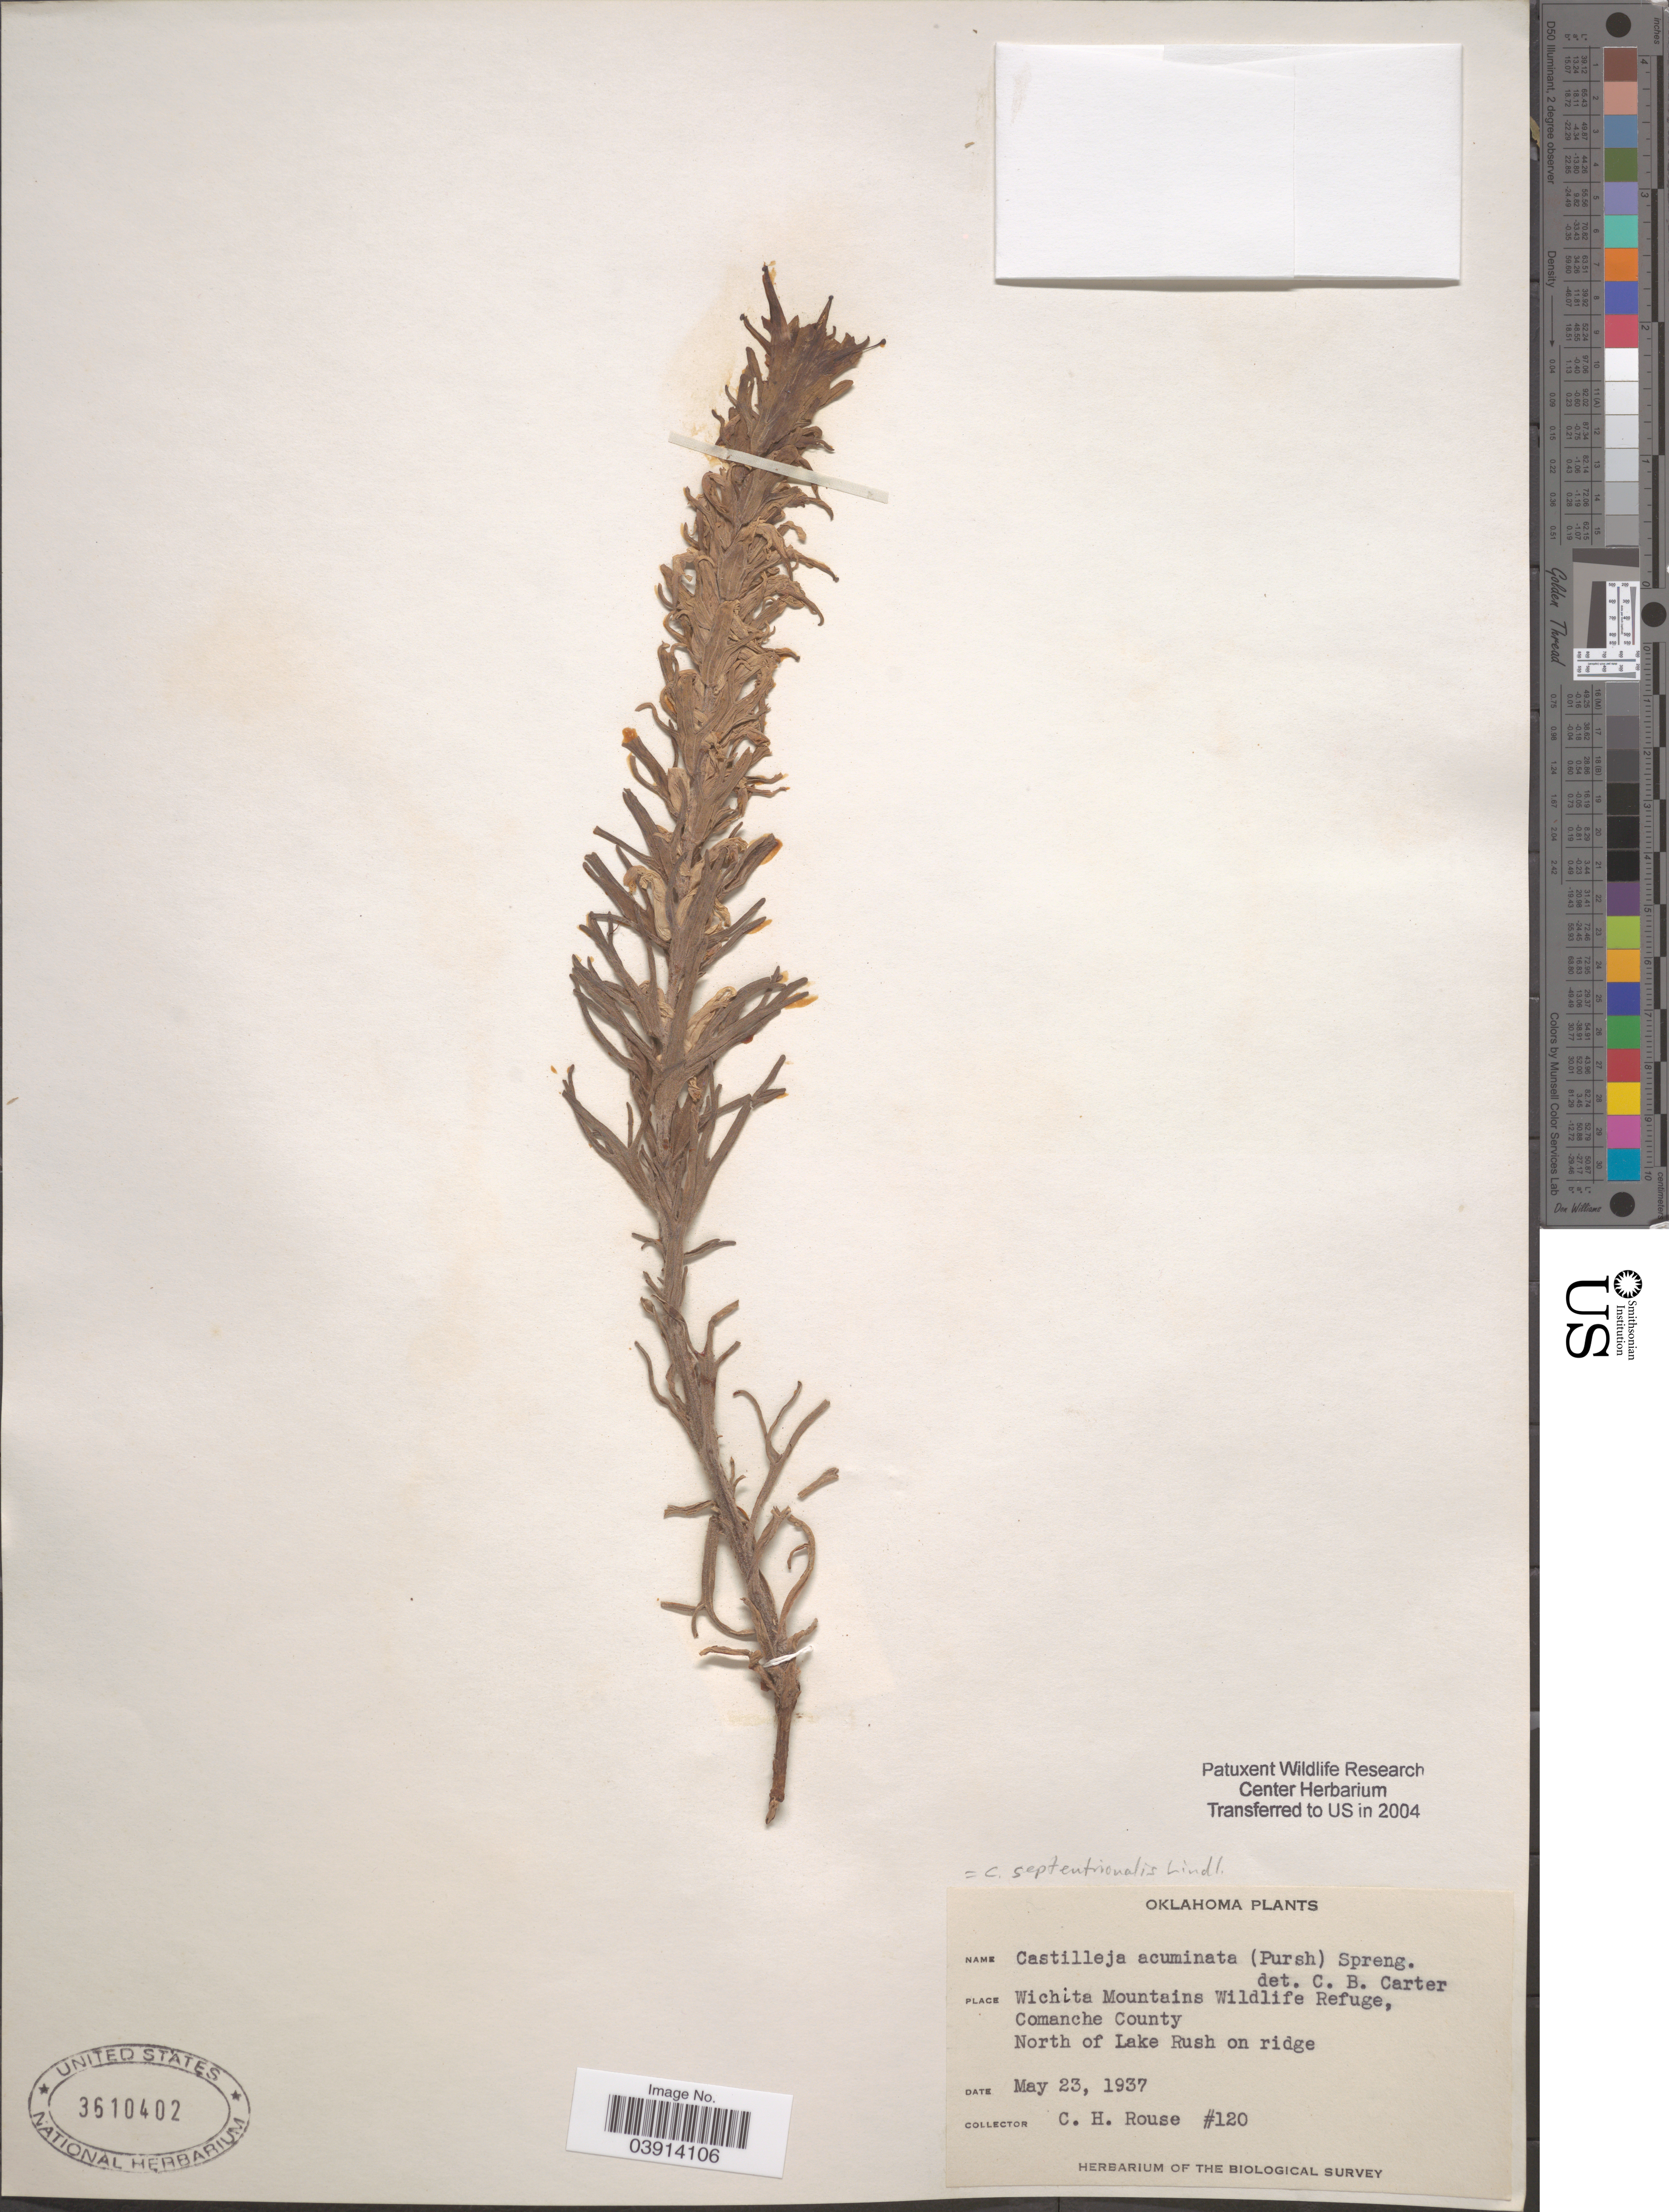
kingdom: Plantae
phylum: Tracheophyta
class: Magnoliopsida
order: Lamiales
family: Orobanchaceae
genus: Castilleja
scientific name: Castilleja septentrionalis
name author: Lindl.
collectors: C. Rouse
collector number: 120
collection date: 1937-05-23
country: United States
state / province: Oklahoma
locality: Wichita Mountains Wildlife Refuge, Comanche County. North of Lake Rush on ridge.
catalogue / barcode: US 3610402